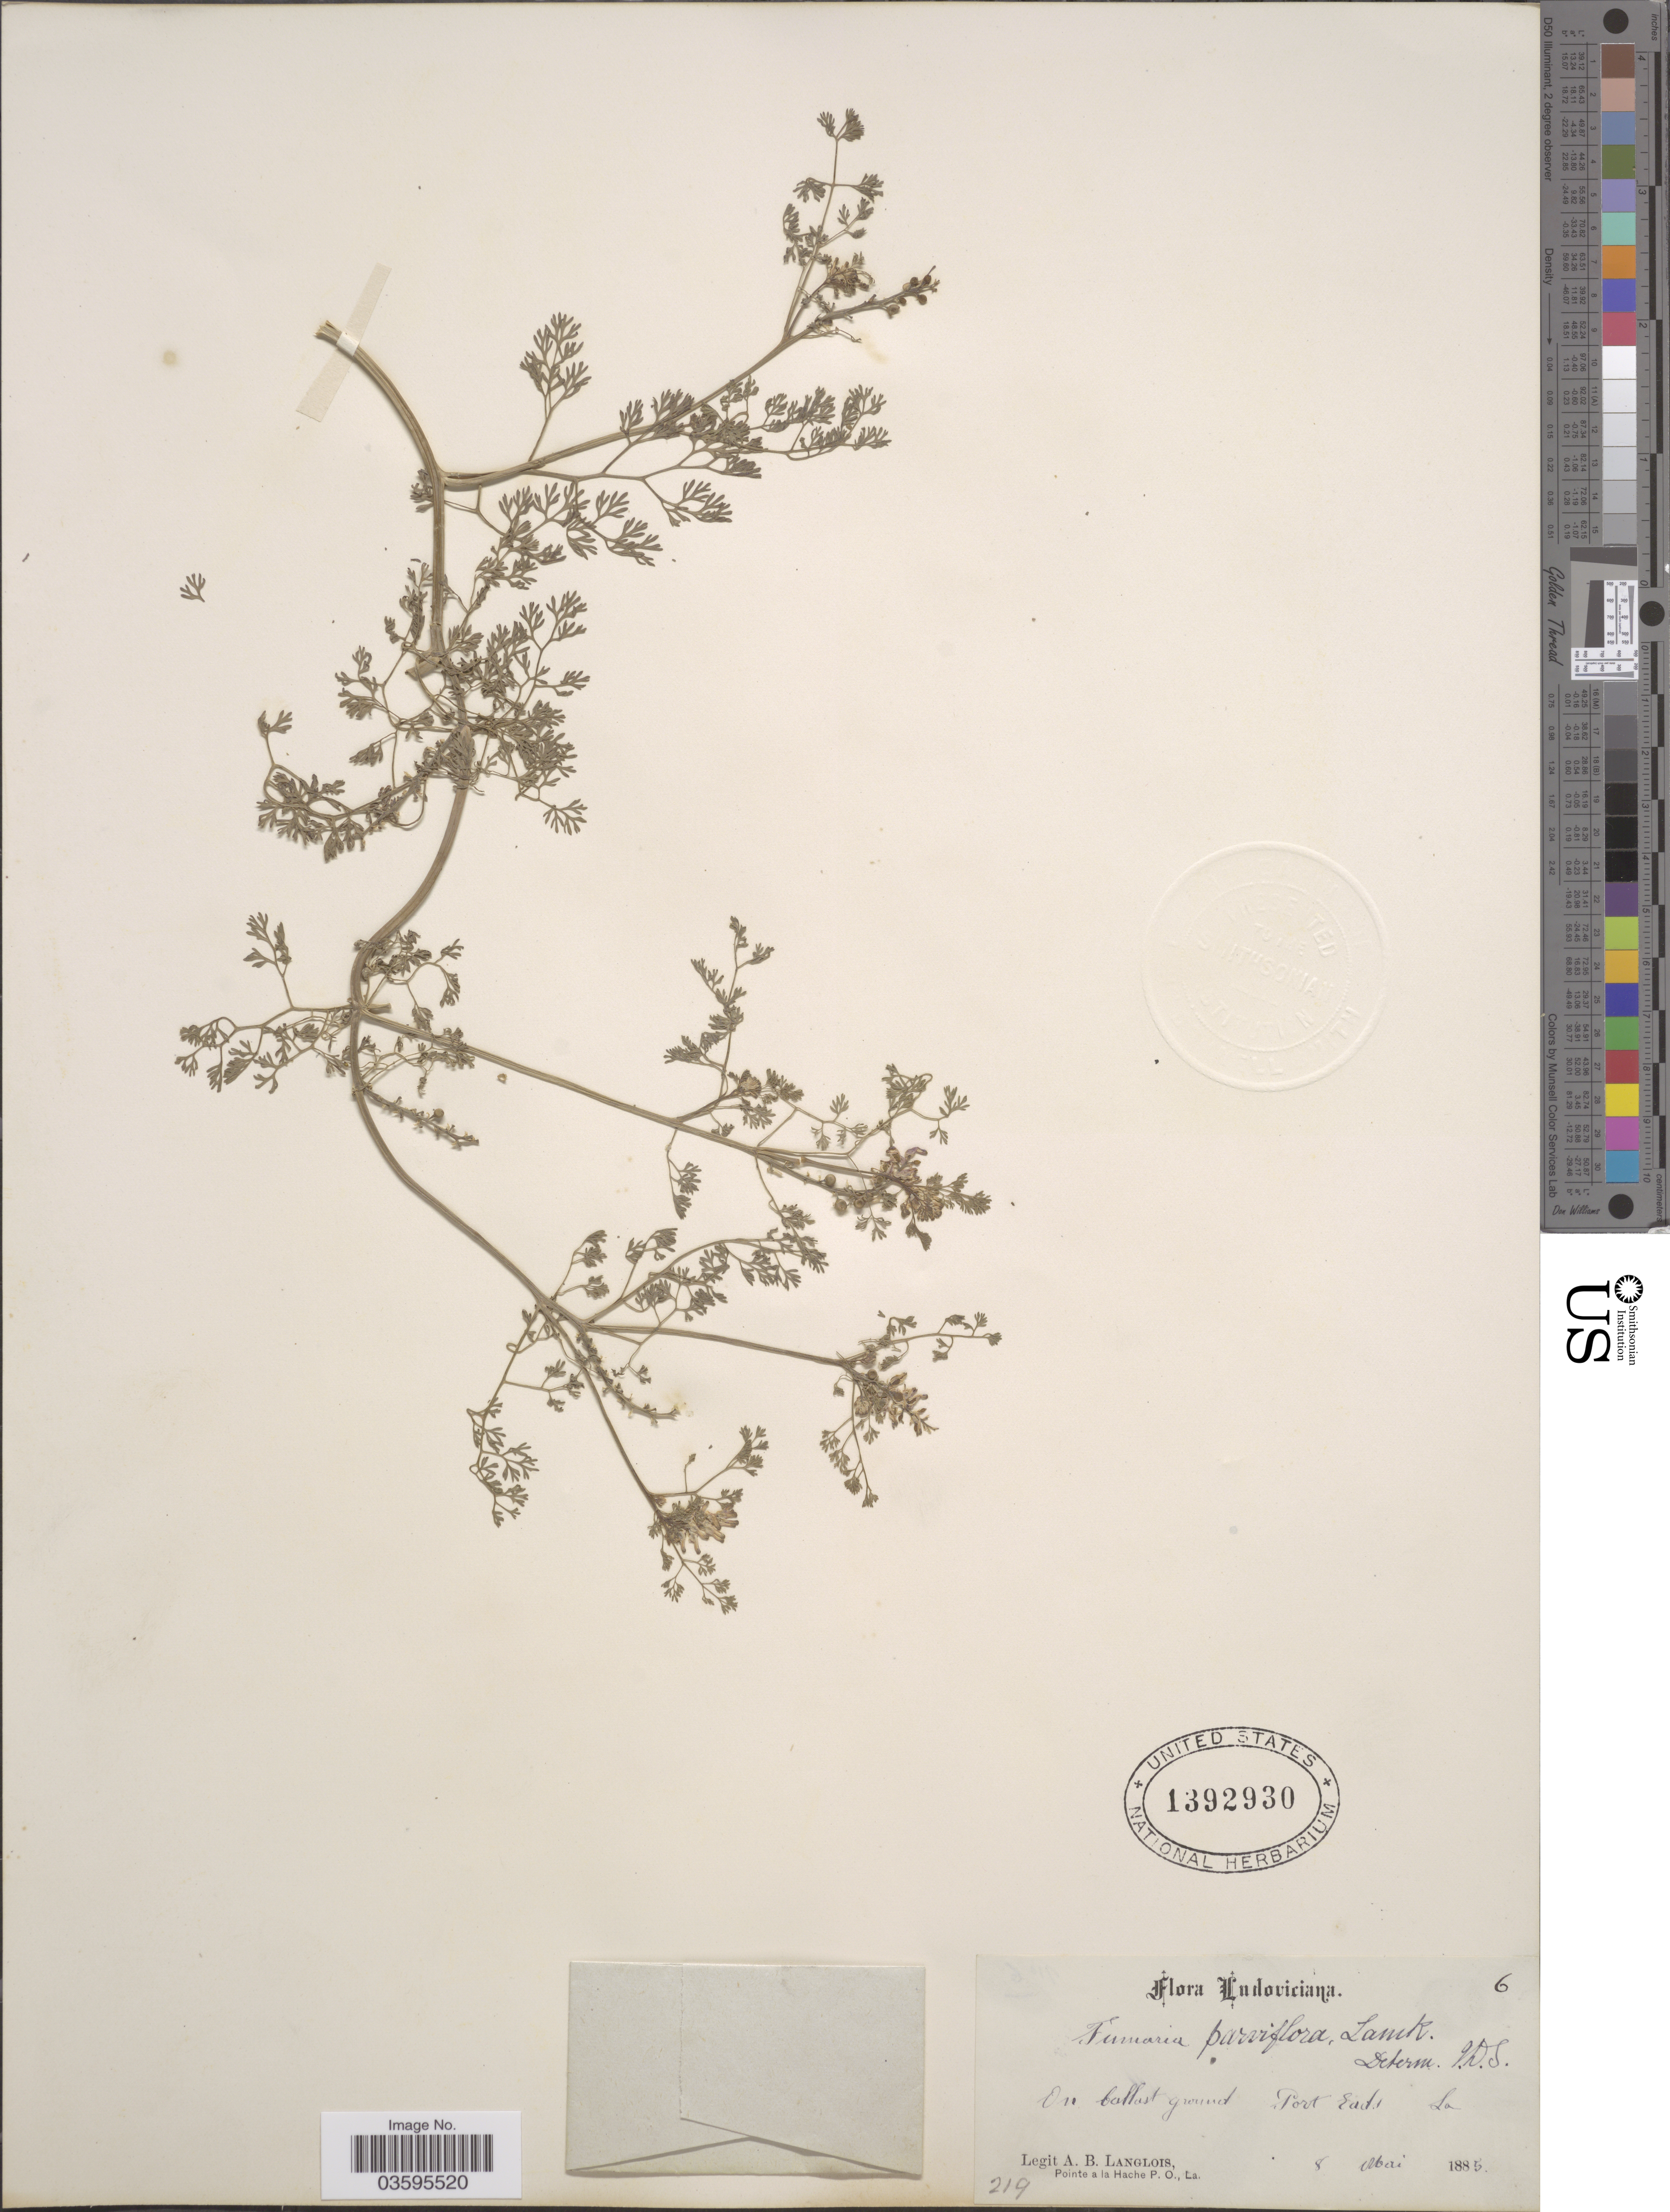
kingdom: Plantae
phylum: Tracheophyta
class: Magnoliopsida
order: Ranunculales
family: Papaveraceae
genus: Fumaria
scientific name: Fumaria parviflora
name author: Lam.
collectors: A. Langlois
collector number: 6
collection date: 1885-05-08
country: United States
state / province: Louisiana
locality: Port Eads.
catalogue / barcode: US 1392930